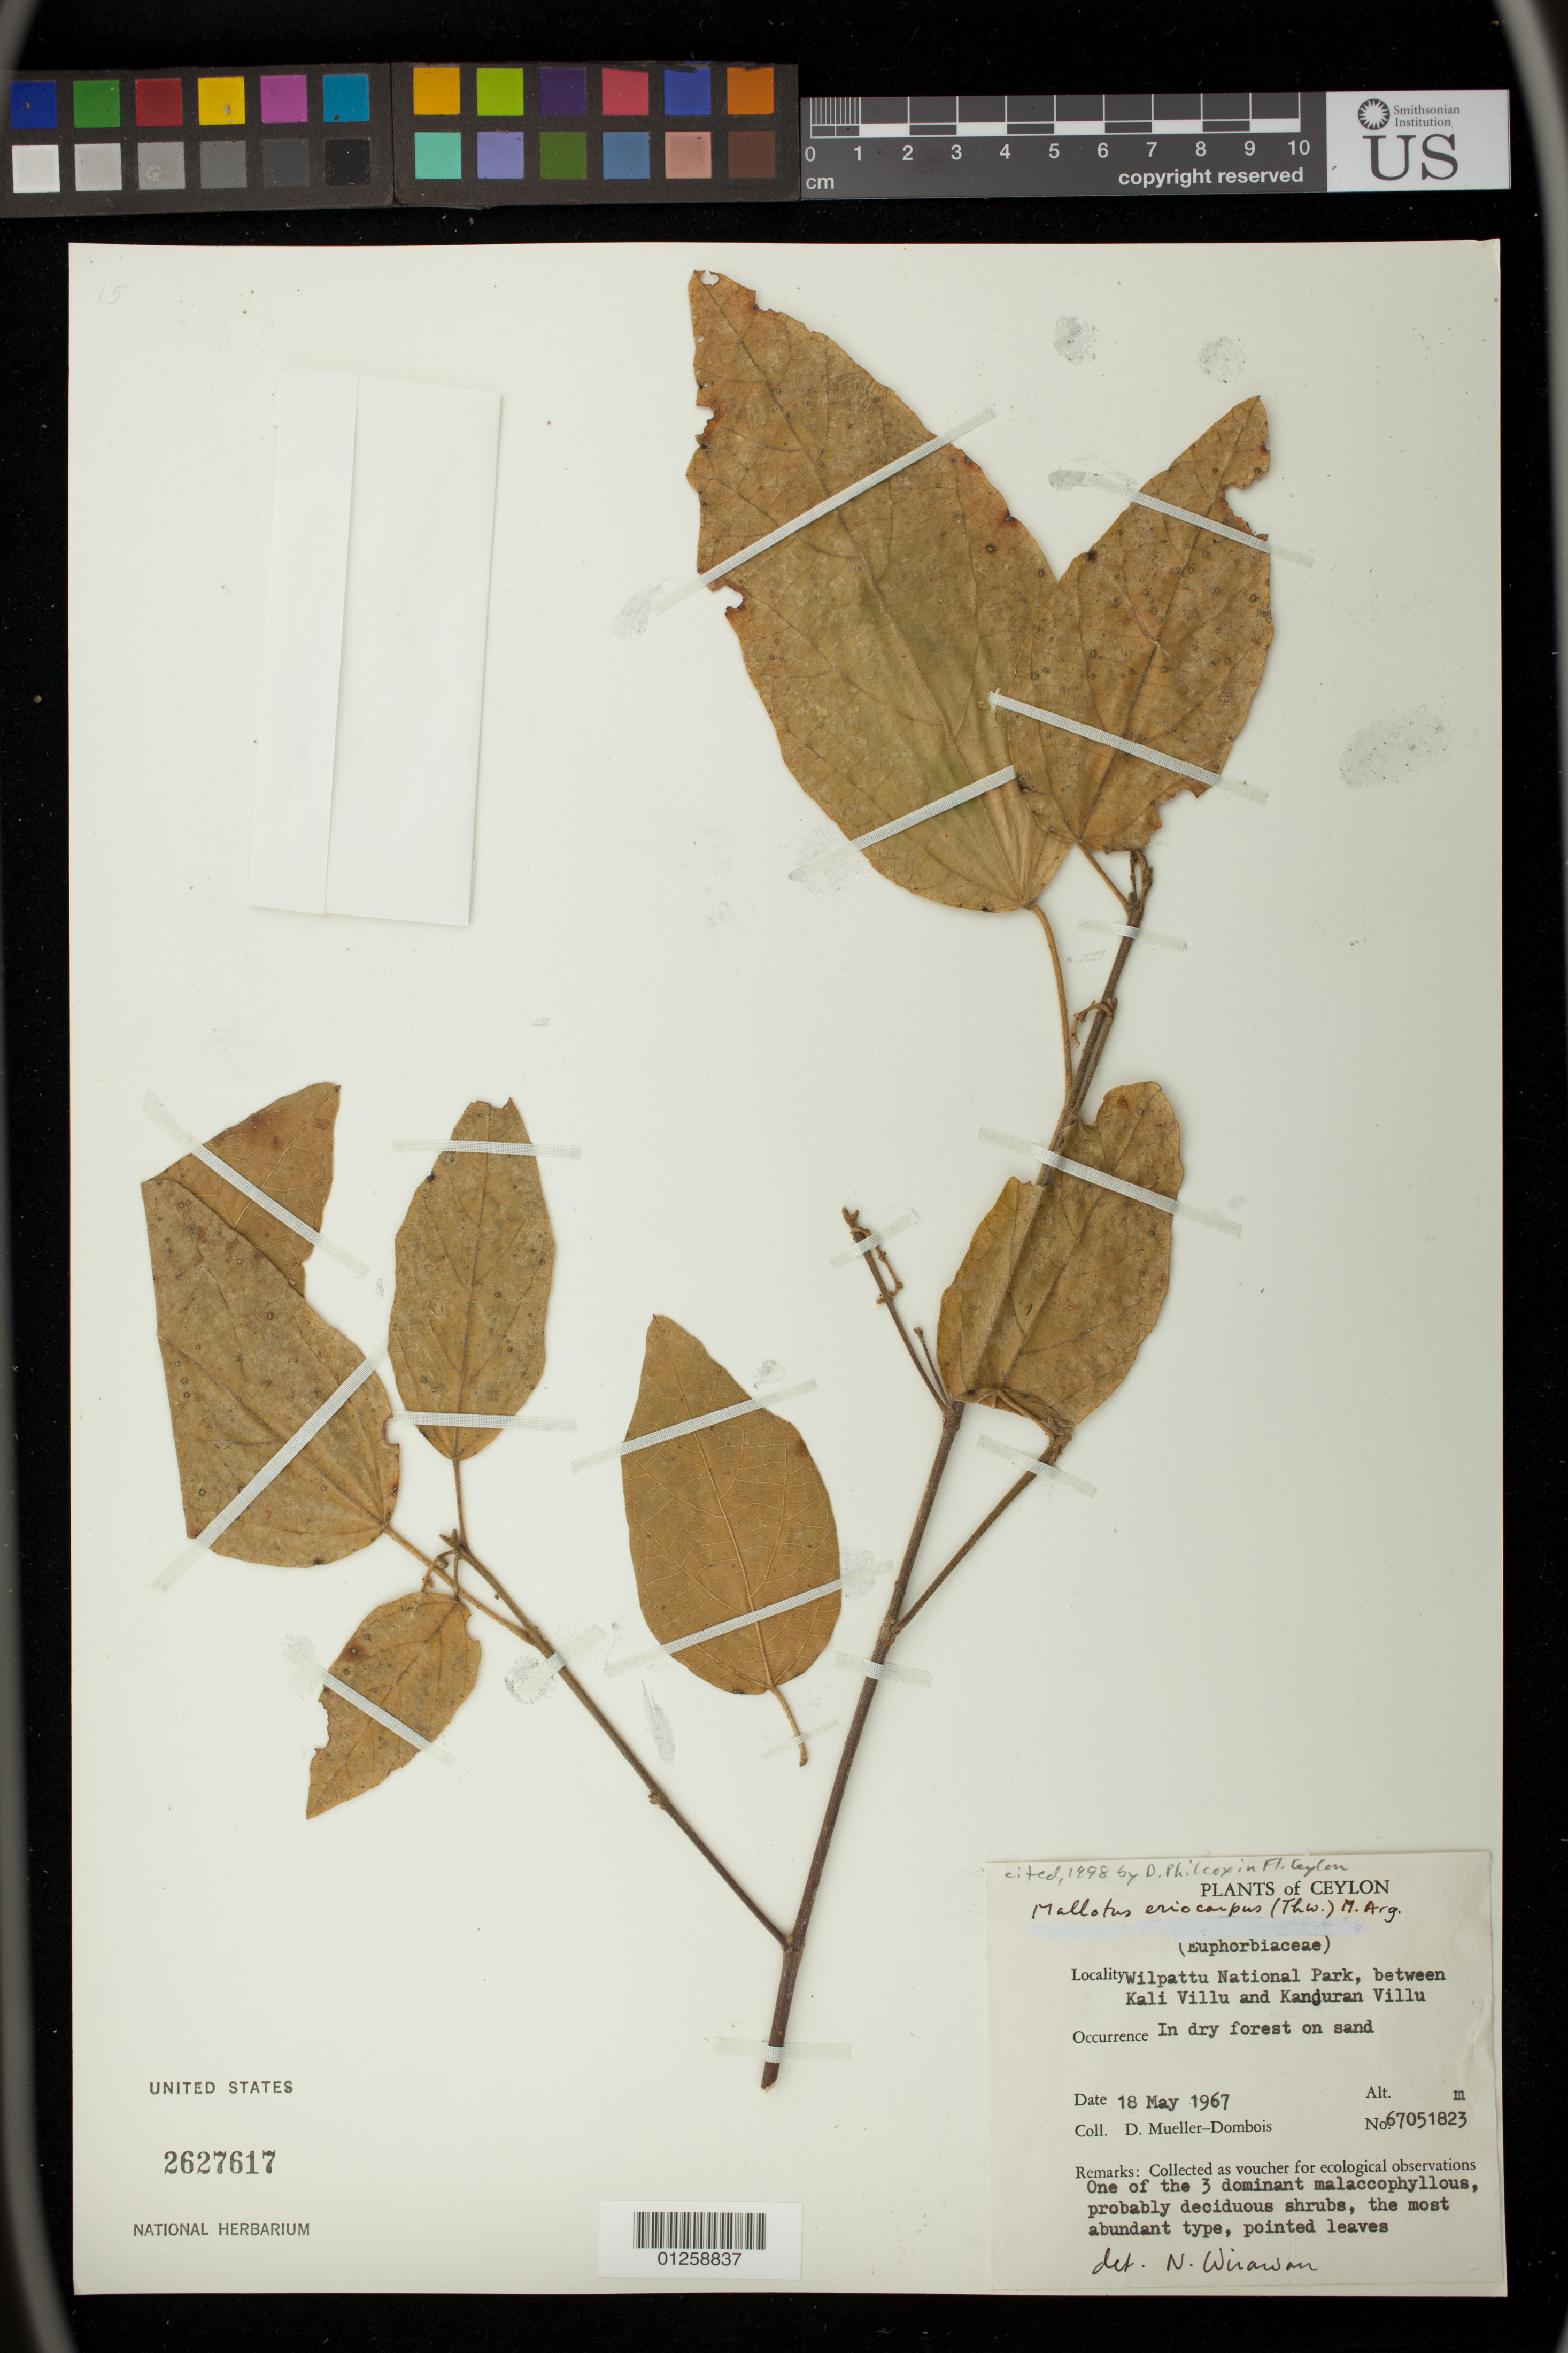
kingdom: Plantae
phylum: Tracheophyta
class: Magnoliopsida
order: Malpighiales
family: Euphorbiaceae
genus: Mallotus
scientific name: Mallotus eriocarpus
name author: (Thwaites) Müll. Arg.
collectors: D. Mueller-Dombois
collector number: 67051823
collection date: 1967-05-18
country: Sri Lanka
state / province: North Western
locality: Puttalam, Wilpattu National Park , between Kali Villu and Kanjuran Villu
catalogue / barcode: US 2627617